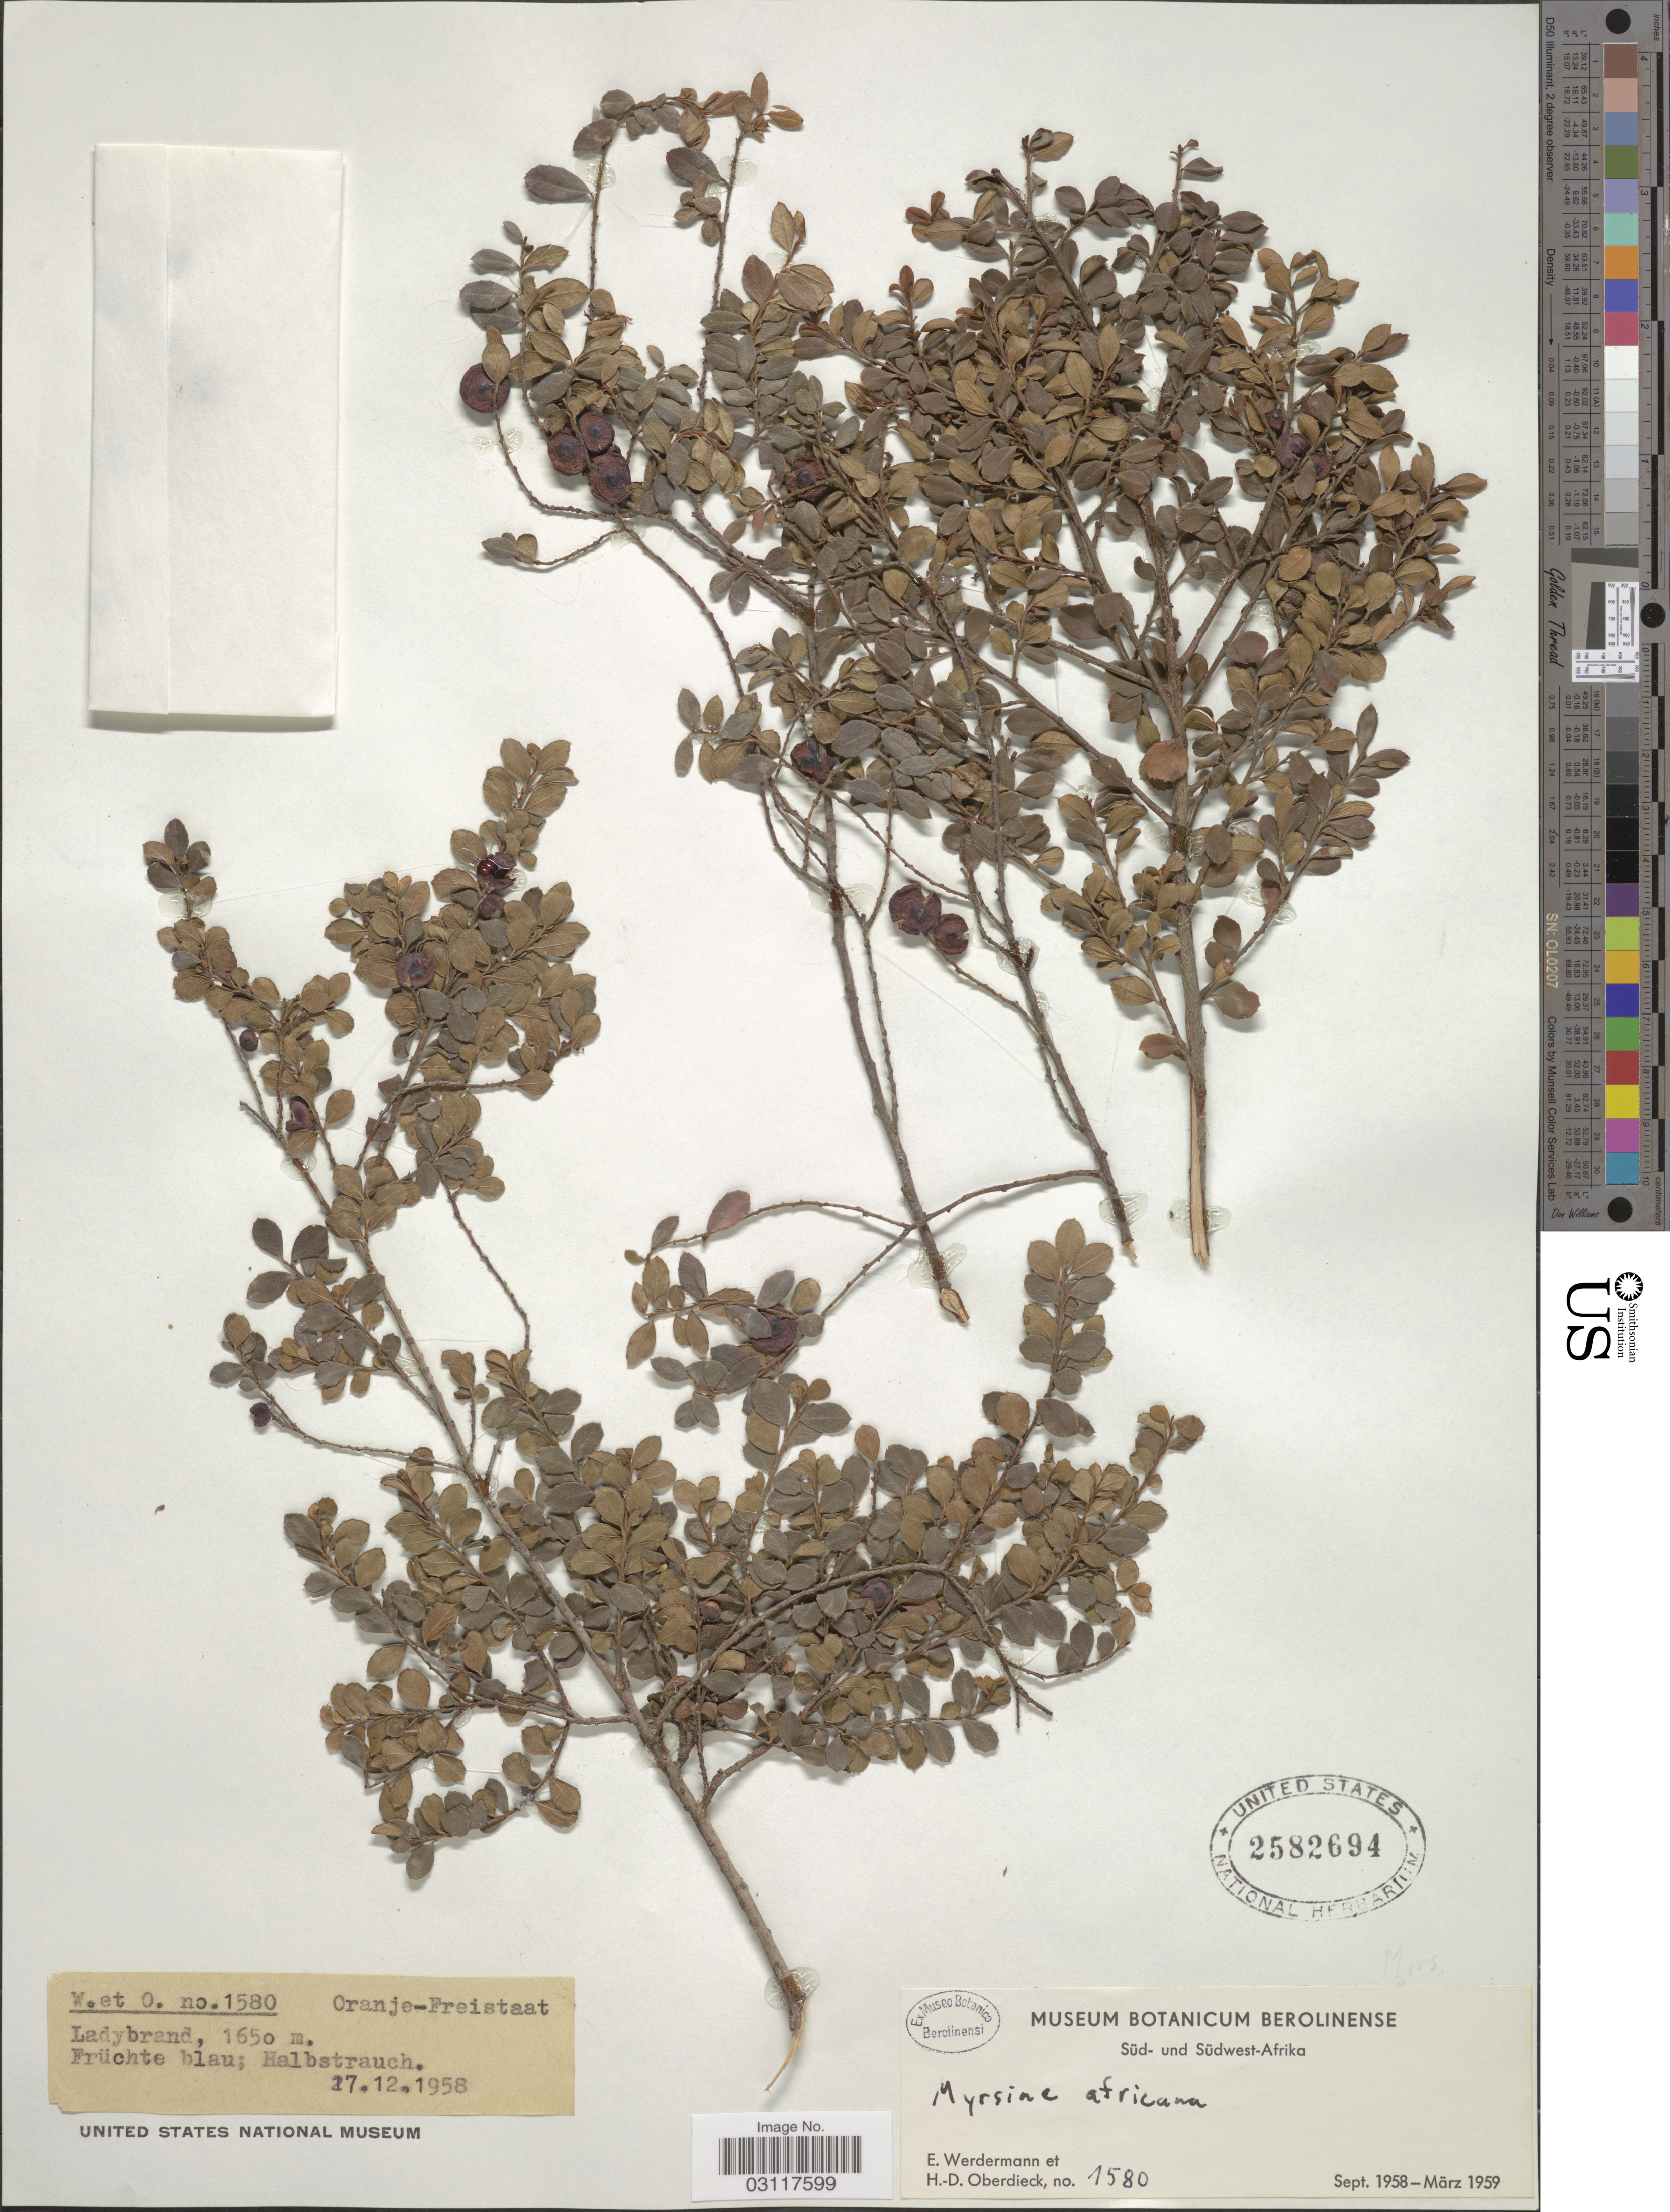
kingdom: Plantae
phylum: Tracheophyta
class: Magnoliopsida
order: Ericales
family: Primulaceae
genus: Myrsine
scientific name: Myrsine africana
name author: L.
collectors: E. Werdermann & H. Oberdieck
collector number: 1580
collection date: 1958-09/1959-03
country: South Africa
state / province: Free State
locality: Oranje-Freistaat, Ladybrand, Süd-Afrika.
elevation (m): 1650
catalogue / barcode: US 2582694